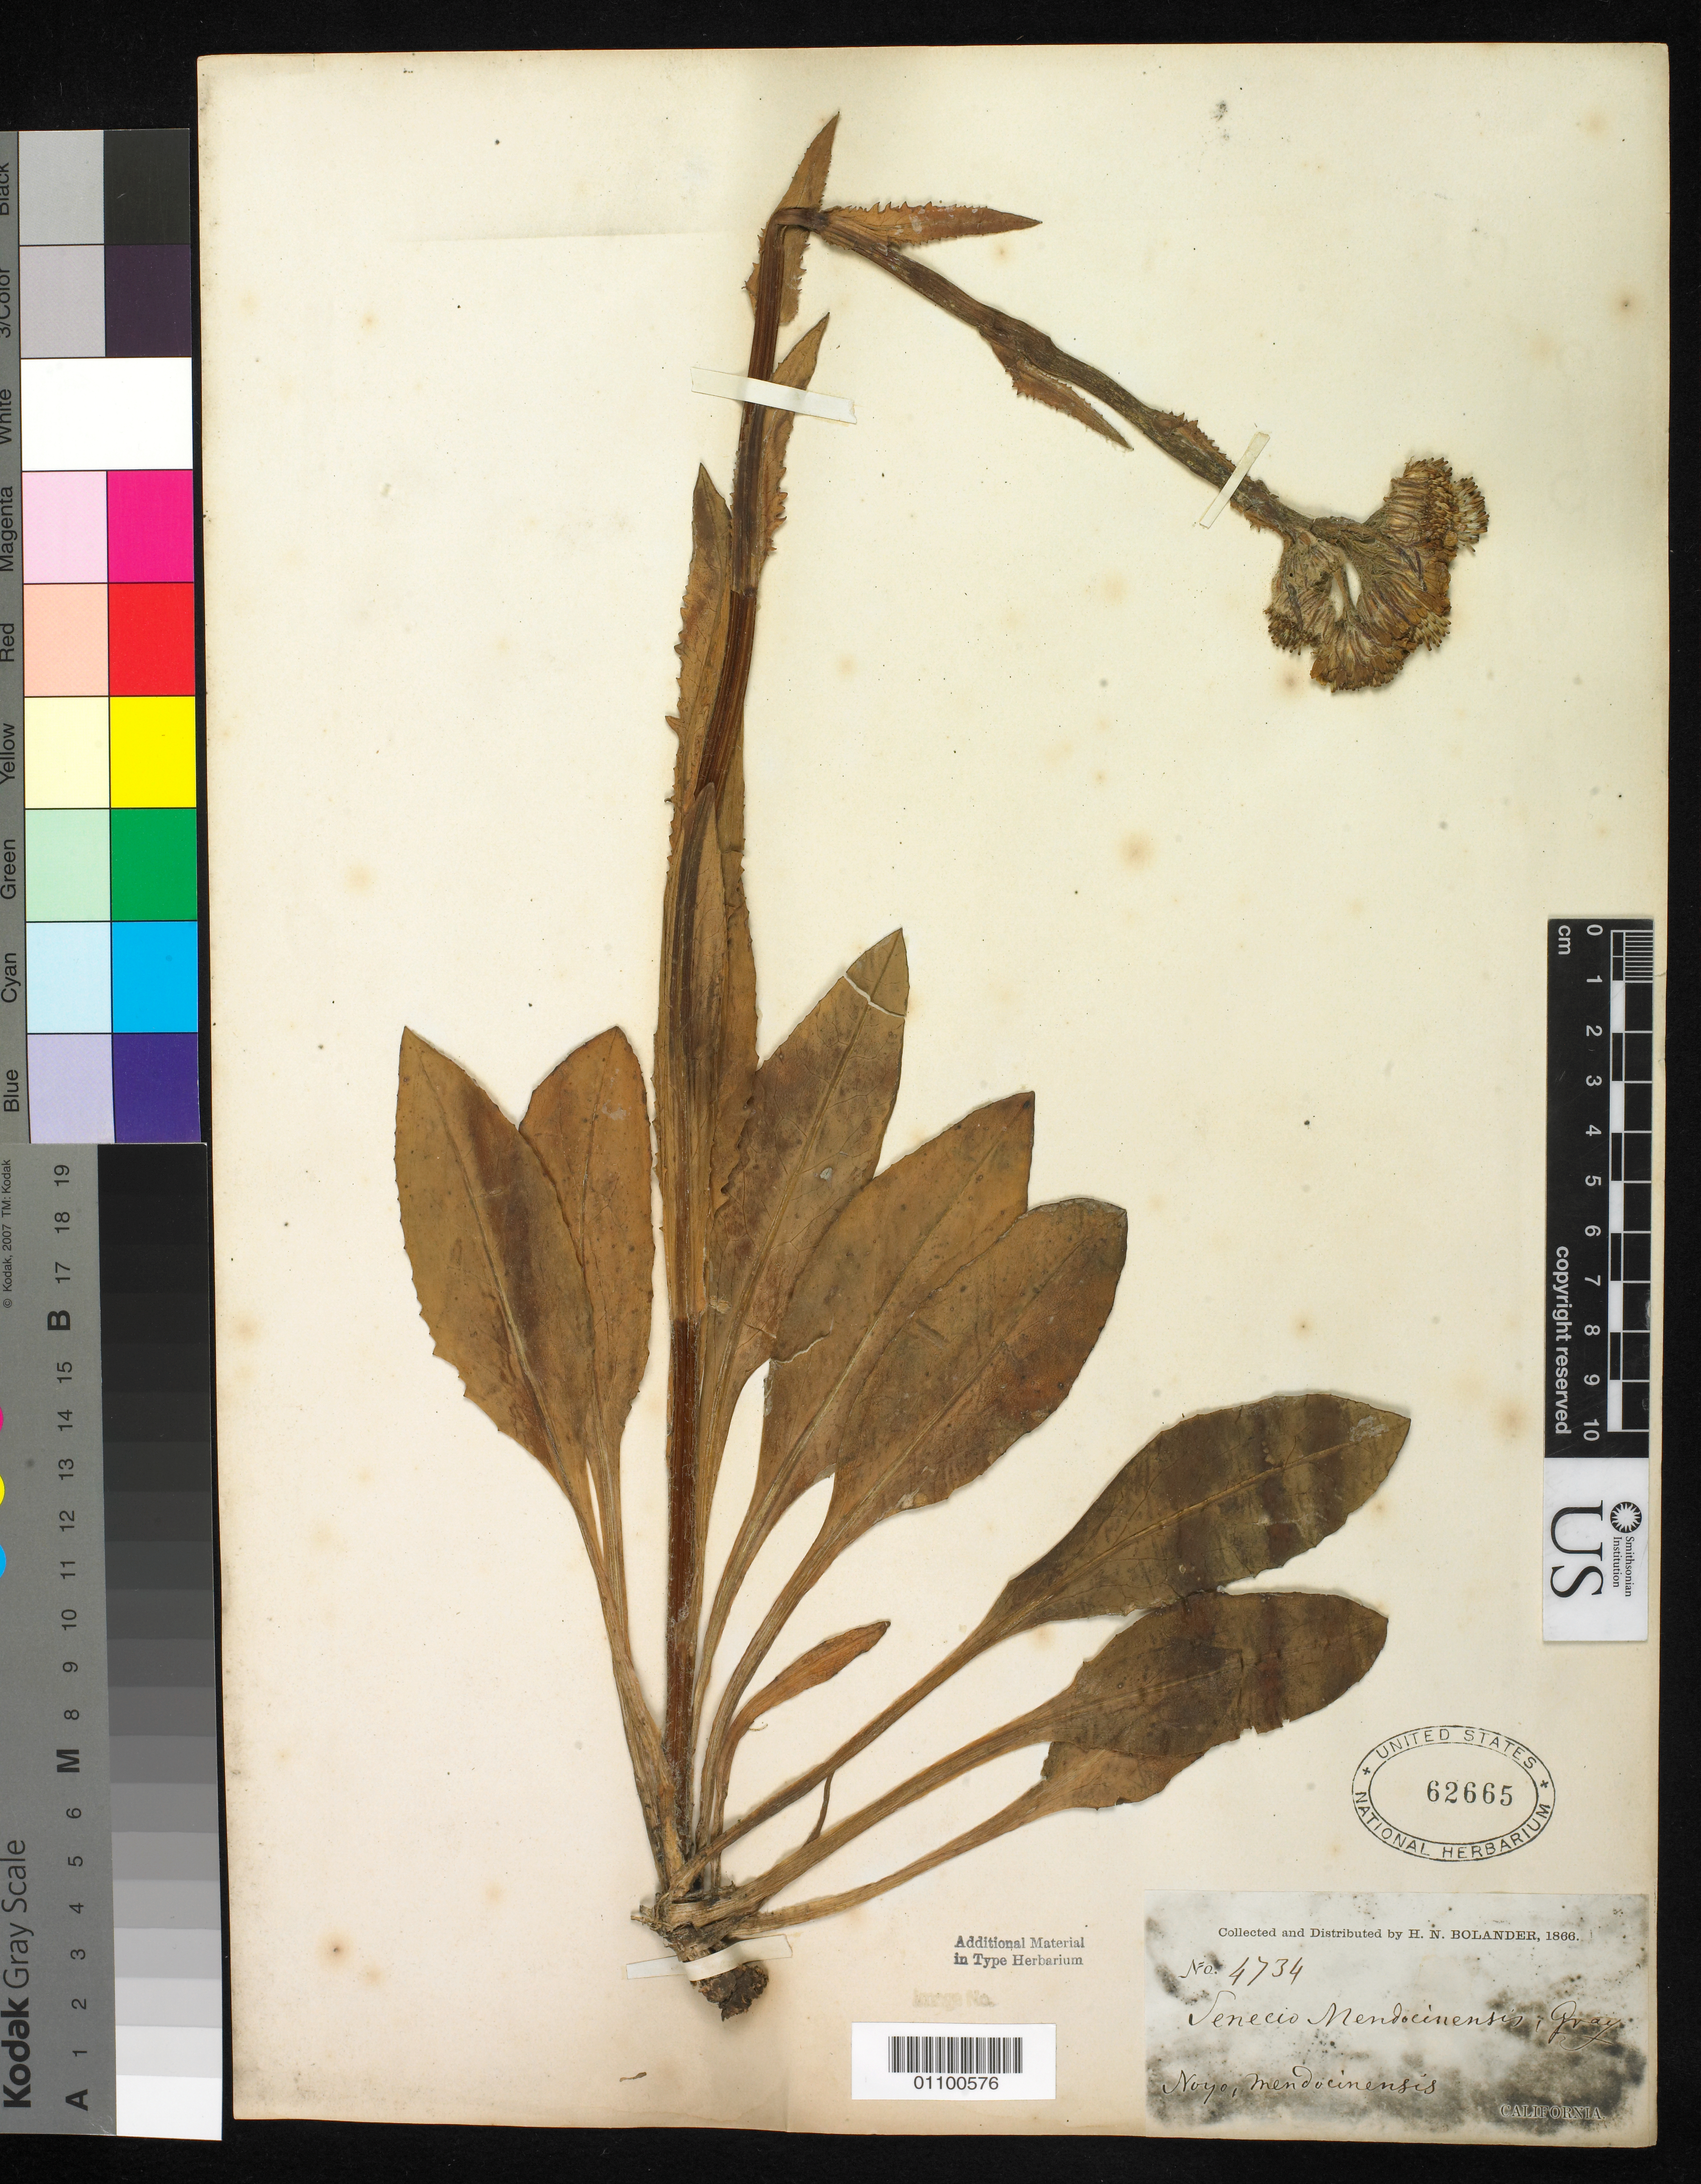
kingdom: Plantae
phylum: Tracheophyta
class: Magnoliopsida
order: Asterales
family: Asteraceae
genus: Senecio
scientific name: Senecio mendocinensis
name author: A. Gray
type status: Possible Isotype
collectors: H. Bolander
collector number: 4734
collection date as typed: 1866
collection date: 1866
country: United States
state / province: California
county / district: Mendocino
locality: Noyo.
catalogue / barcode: US 62665